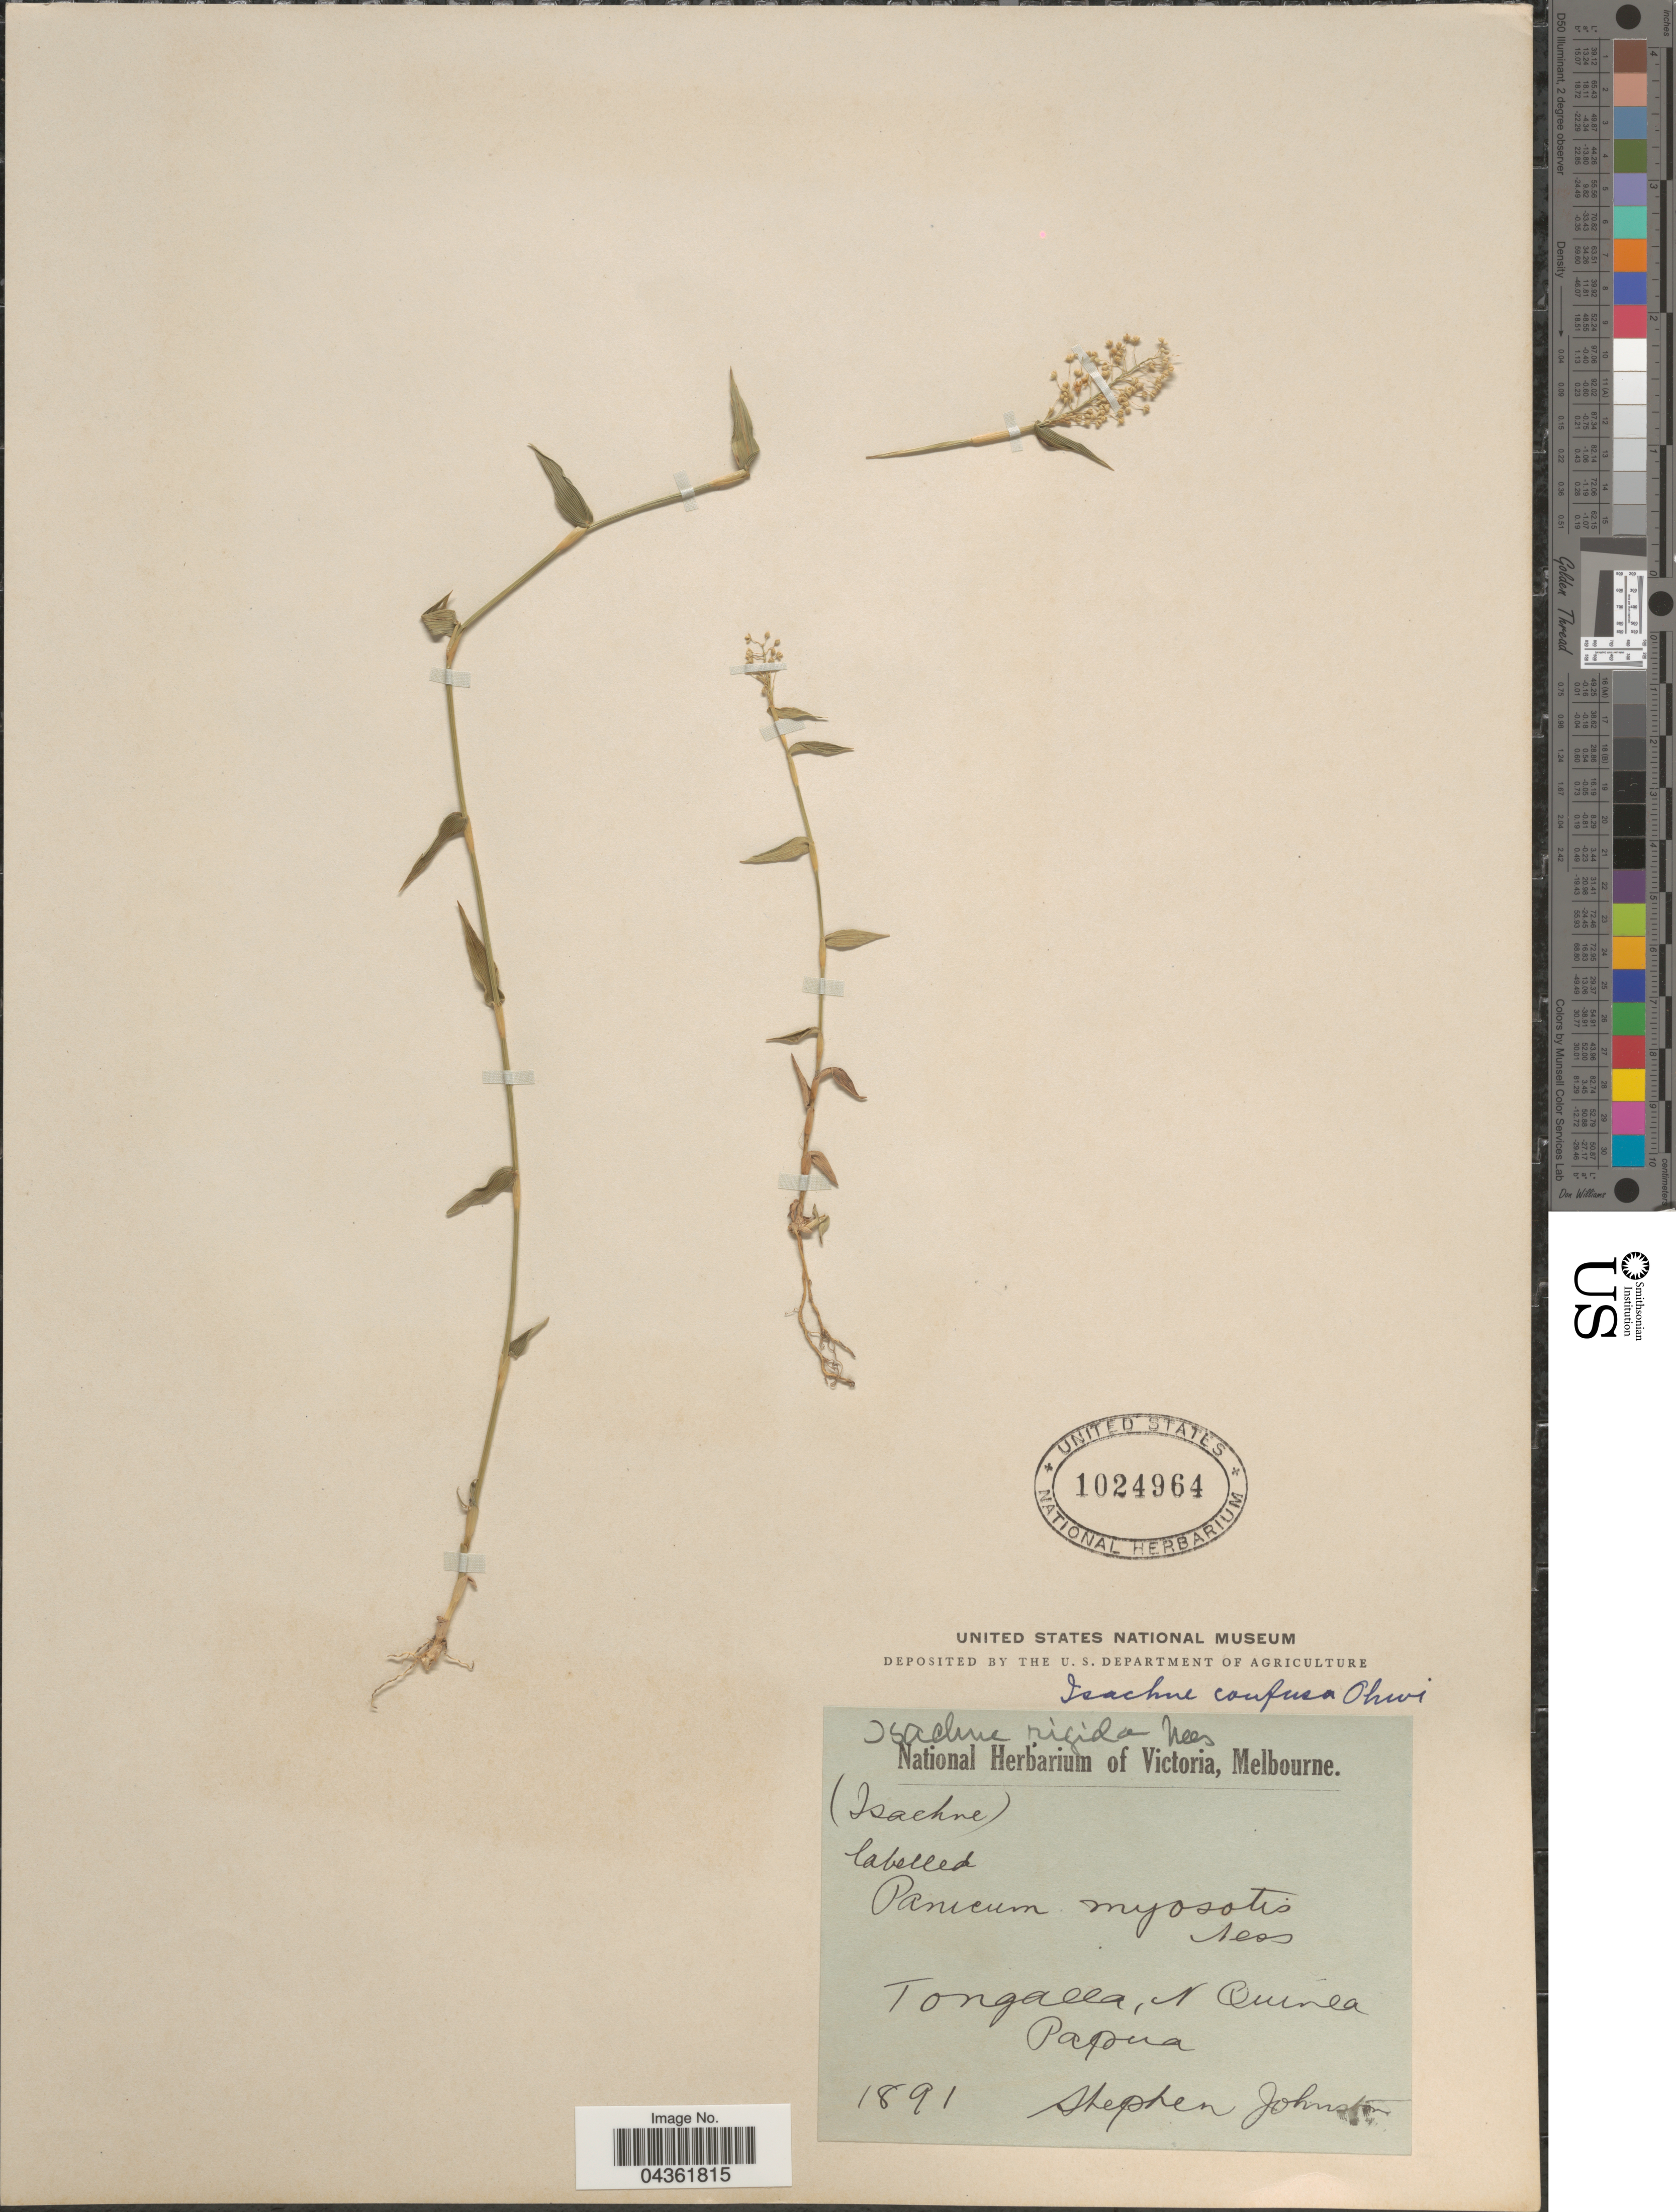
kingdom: Plantae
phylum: Tracheophyta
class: Liliopsida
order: Poales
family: Poaceae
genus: Isachne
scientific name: Isachne confusa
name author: Ohwi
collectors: S. Johnston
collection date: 1891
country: Papua New Guinea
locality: Tongalla, N Guinea. Papua.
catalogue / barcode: US 1024964